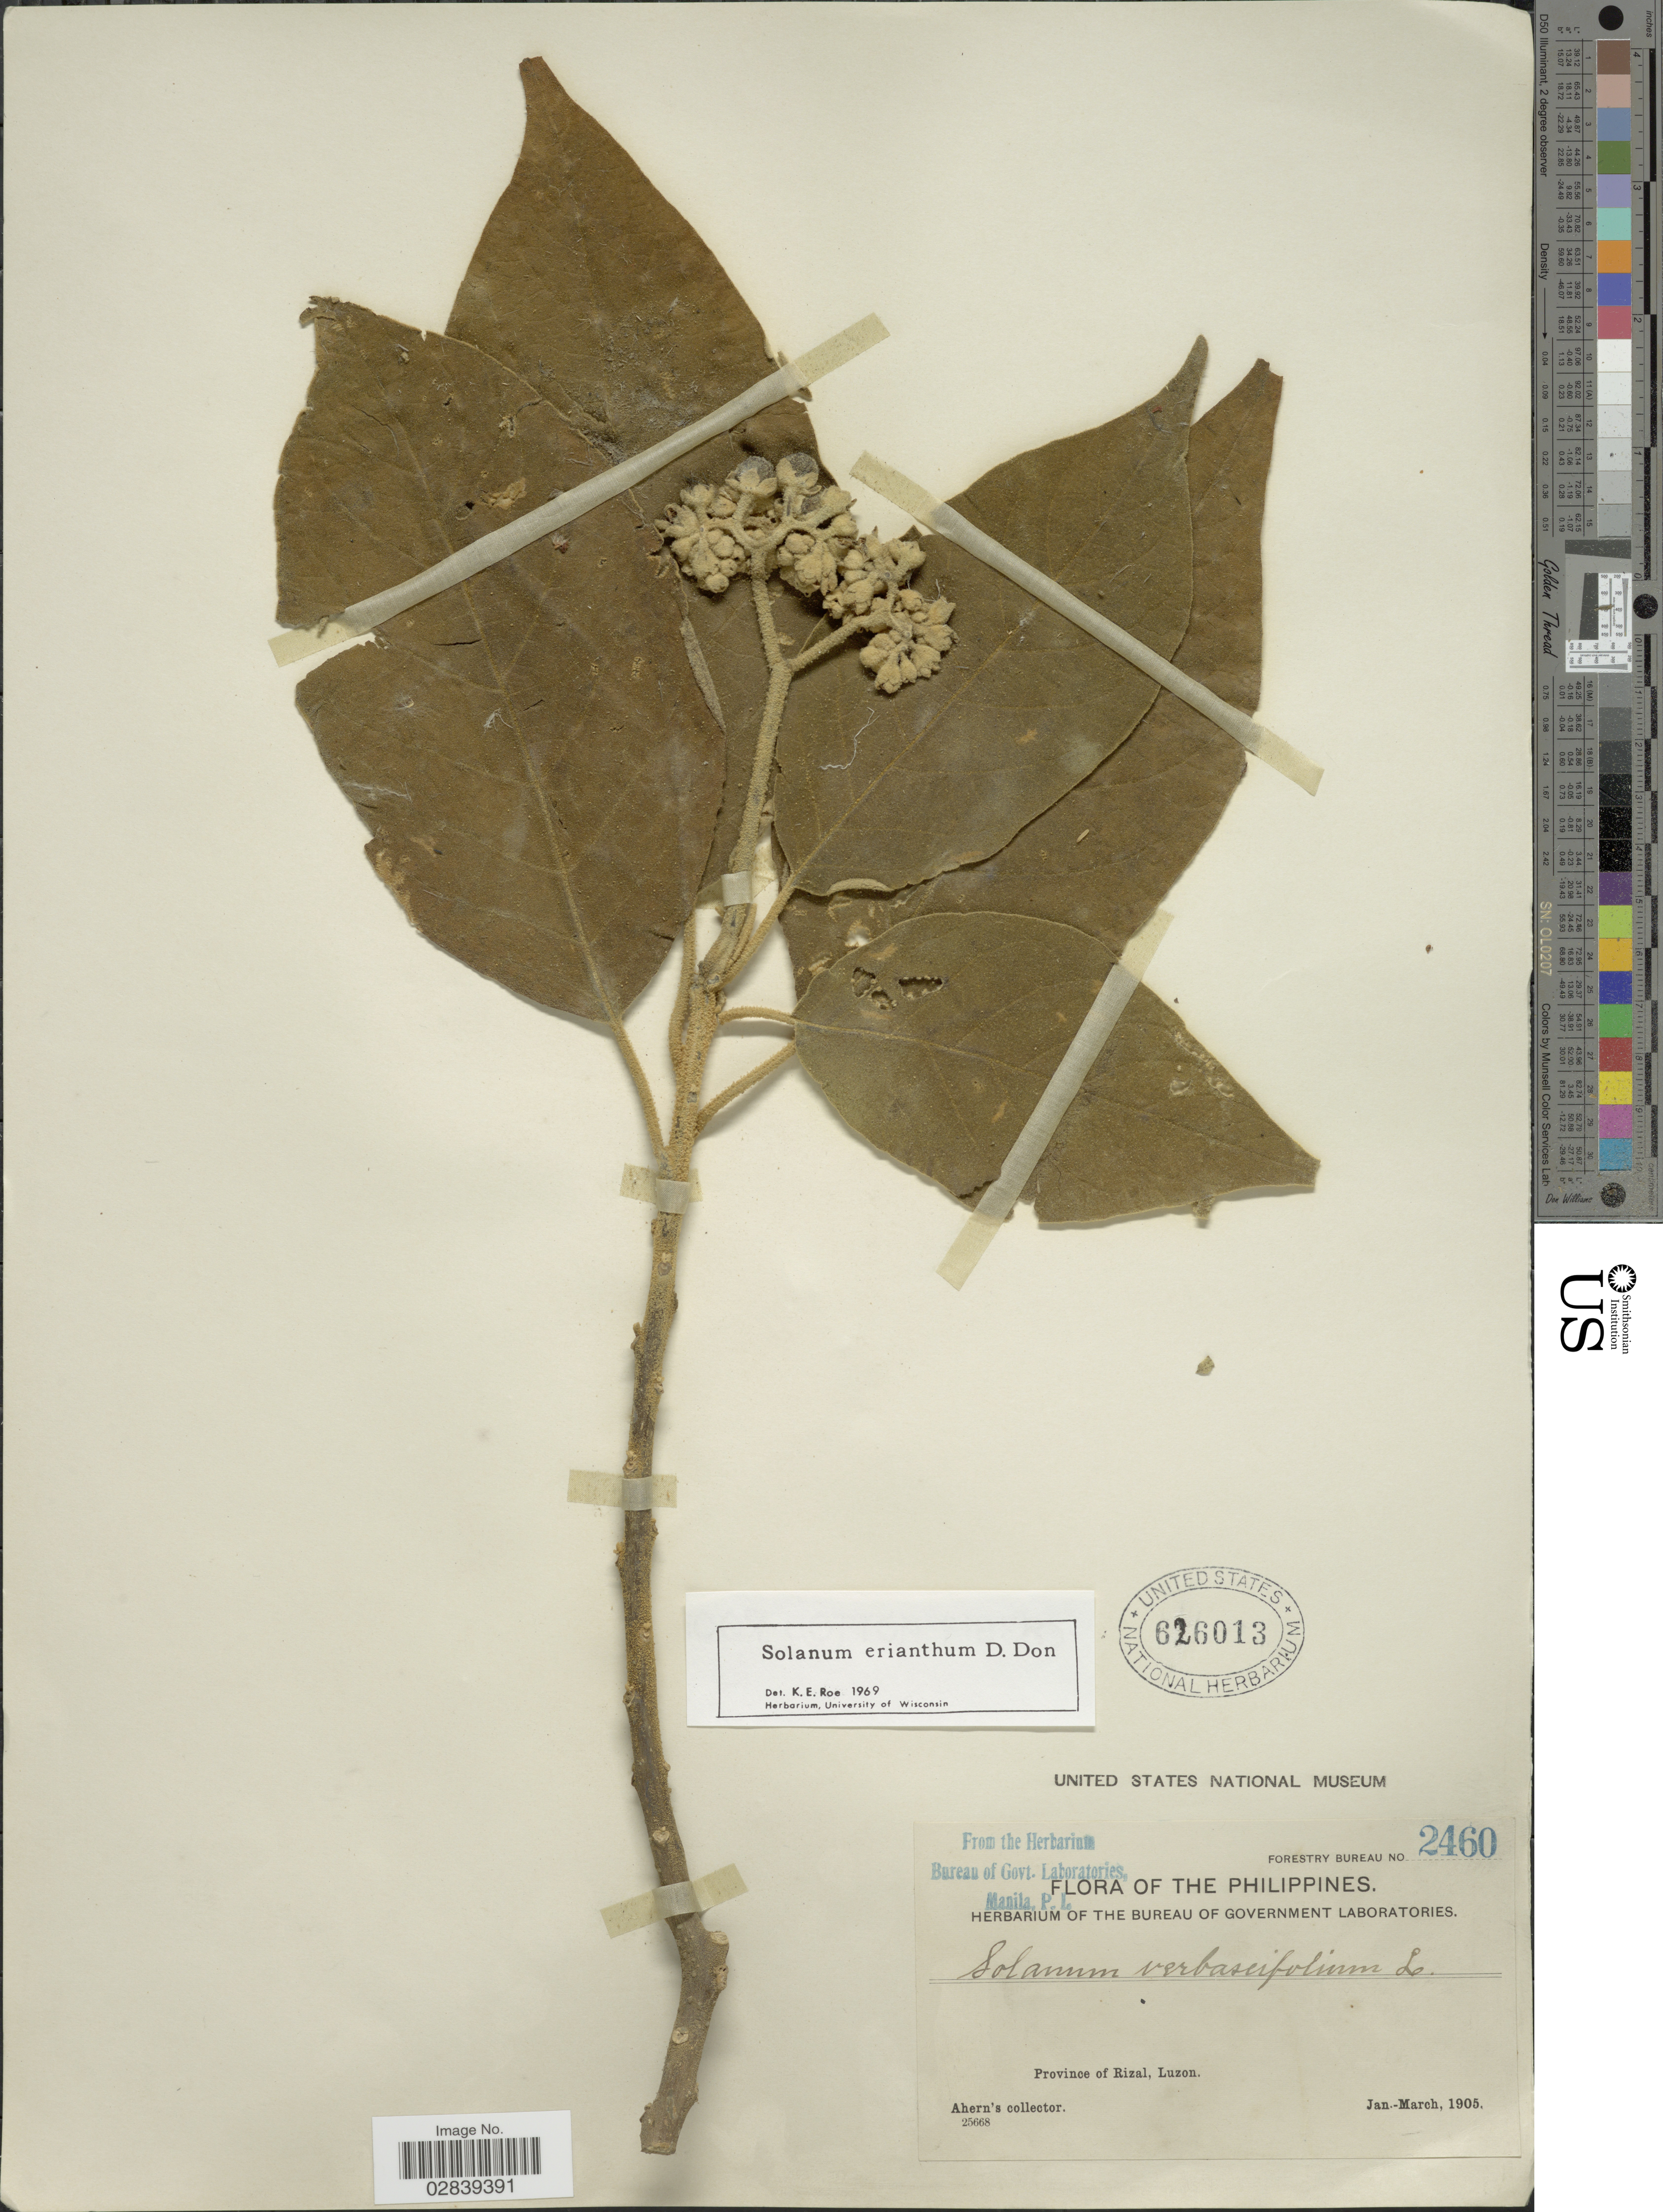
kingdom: Plantae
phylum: Tracheophyta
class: Magnoliopsida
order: Solanales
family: Solanaceae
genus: Solanum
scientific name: Solanum erianthum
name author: D. Don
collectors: Ahern's collector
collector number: Forestry Bureau 2460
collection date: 1905-01/1905-03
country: Philippines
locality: Province of Rizal, Luzon.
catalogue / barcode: US 626013